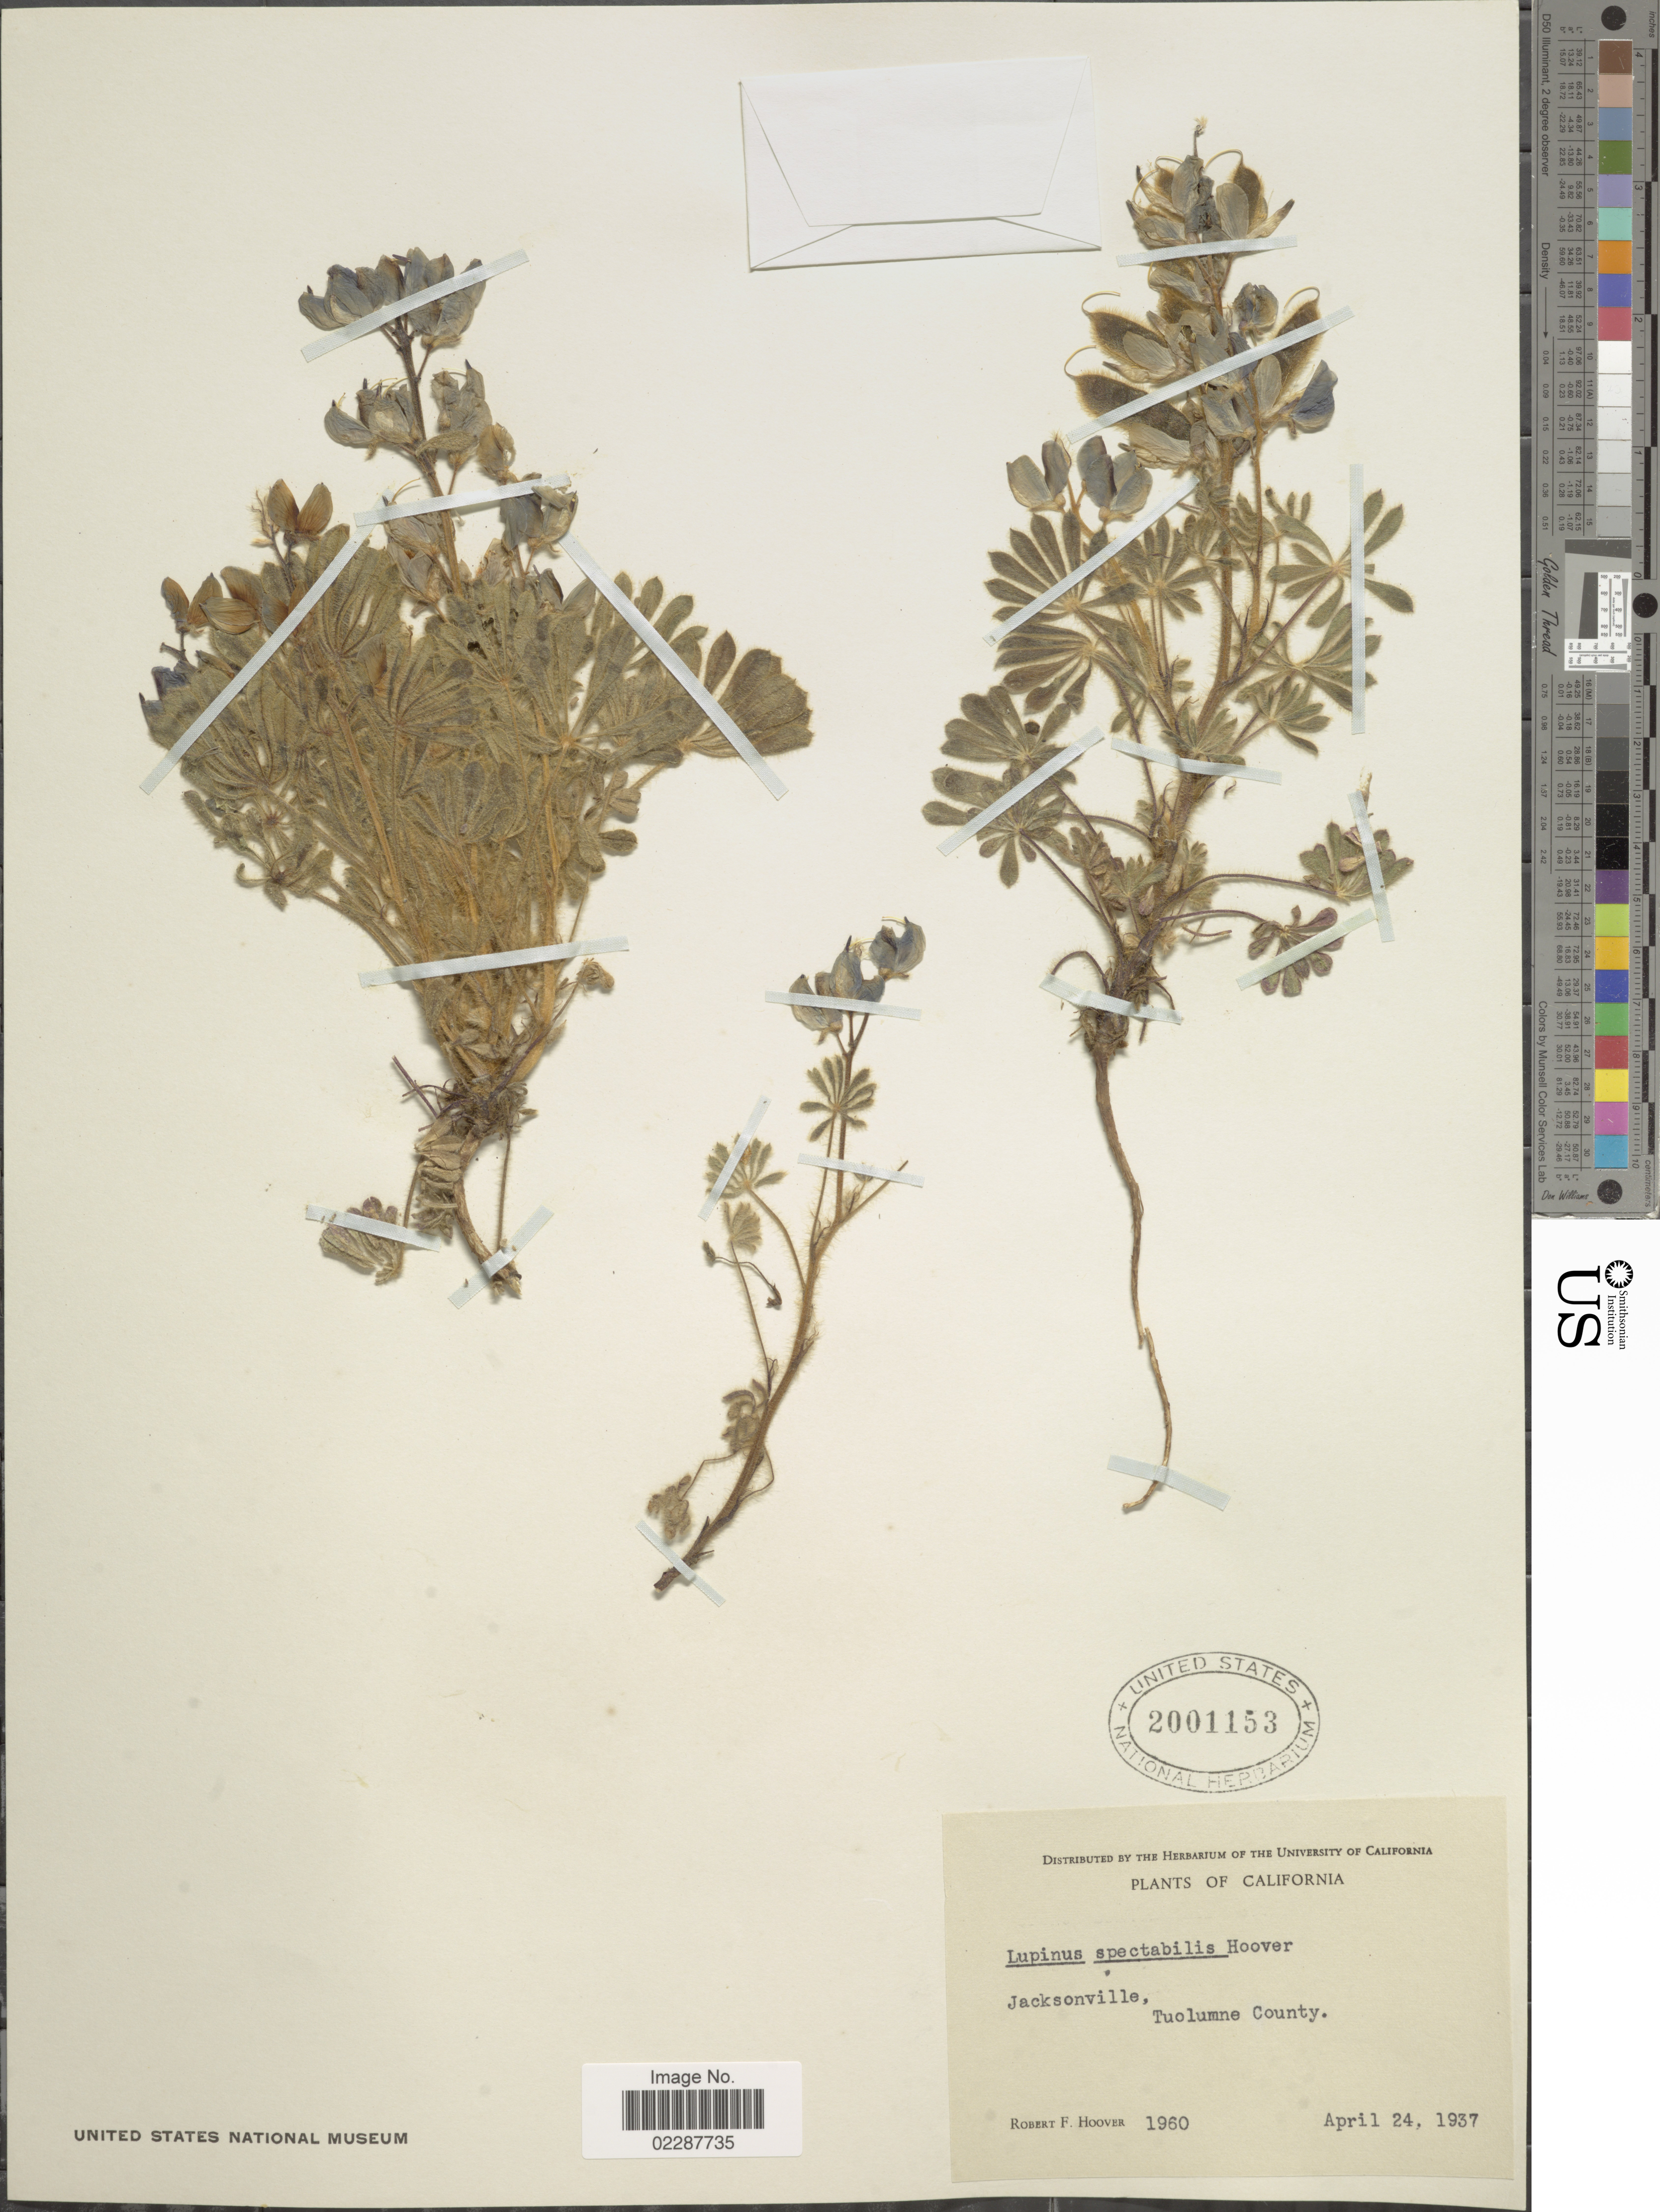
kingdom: Plantae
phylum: Tracheophyta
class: Magnoliopsida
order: Fabales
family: Fabaceae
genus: Lupinus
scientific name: Lupinus spectabilis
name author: Hoover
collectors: R. F. Hoover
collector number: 1960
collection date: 1937-04-24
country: United States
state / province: California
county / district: Tuolumne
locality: Jacksonville, Tuolumne County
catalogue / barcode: US 2001153